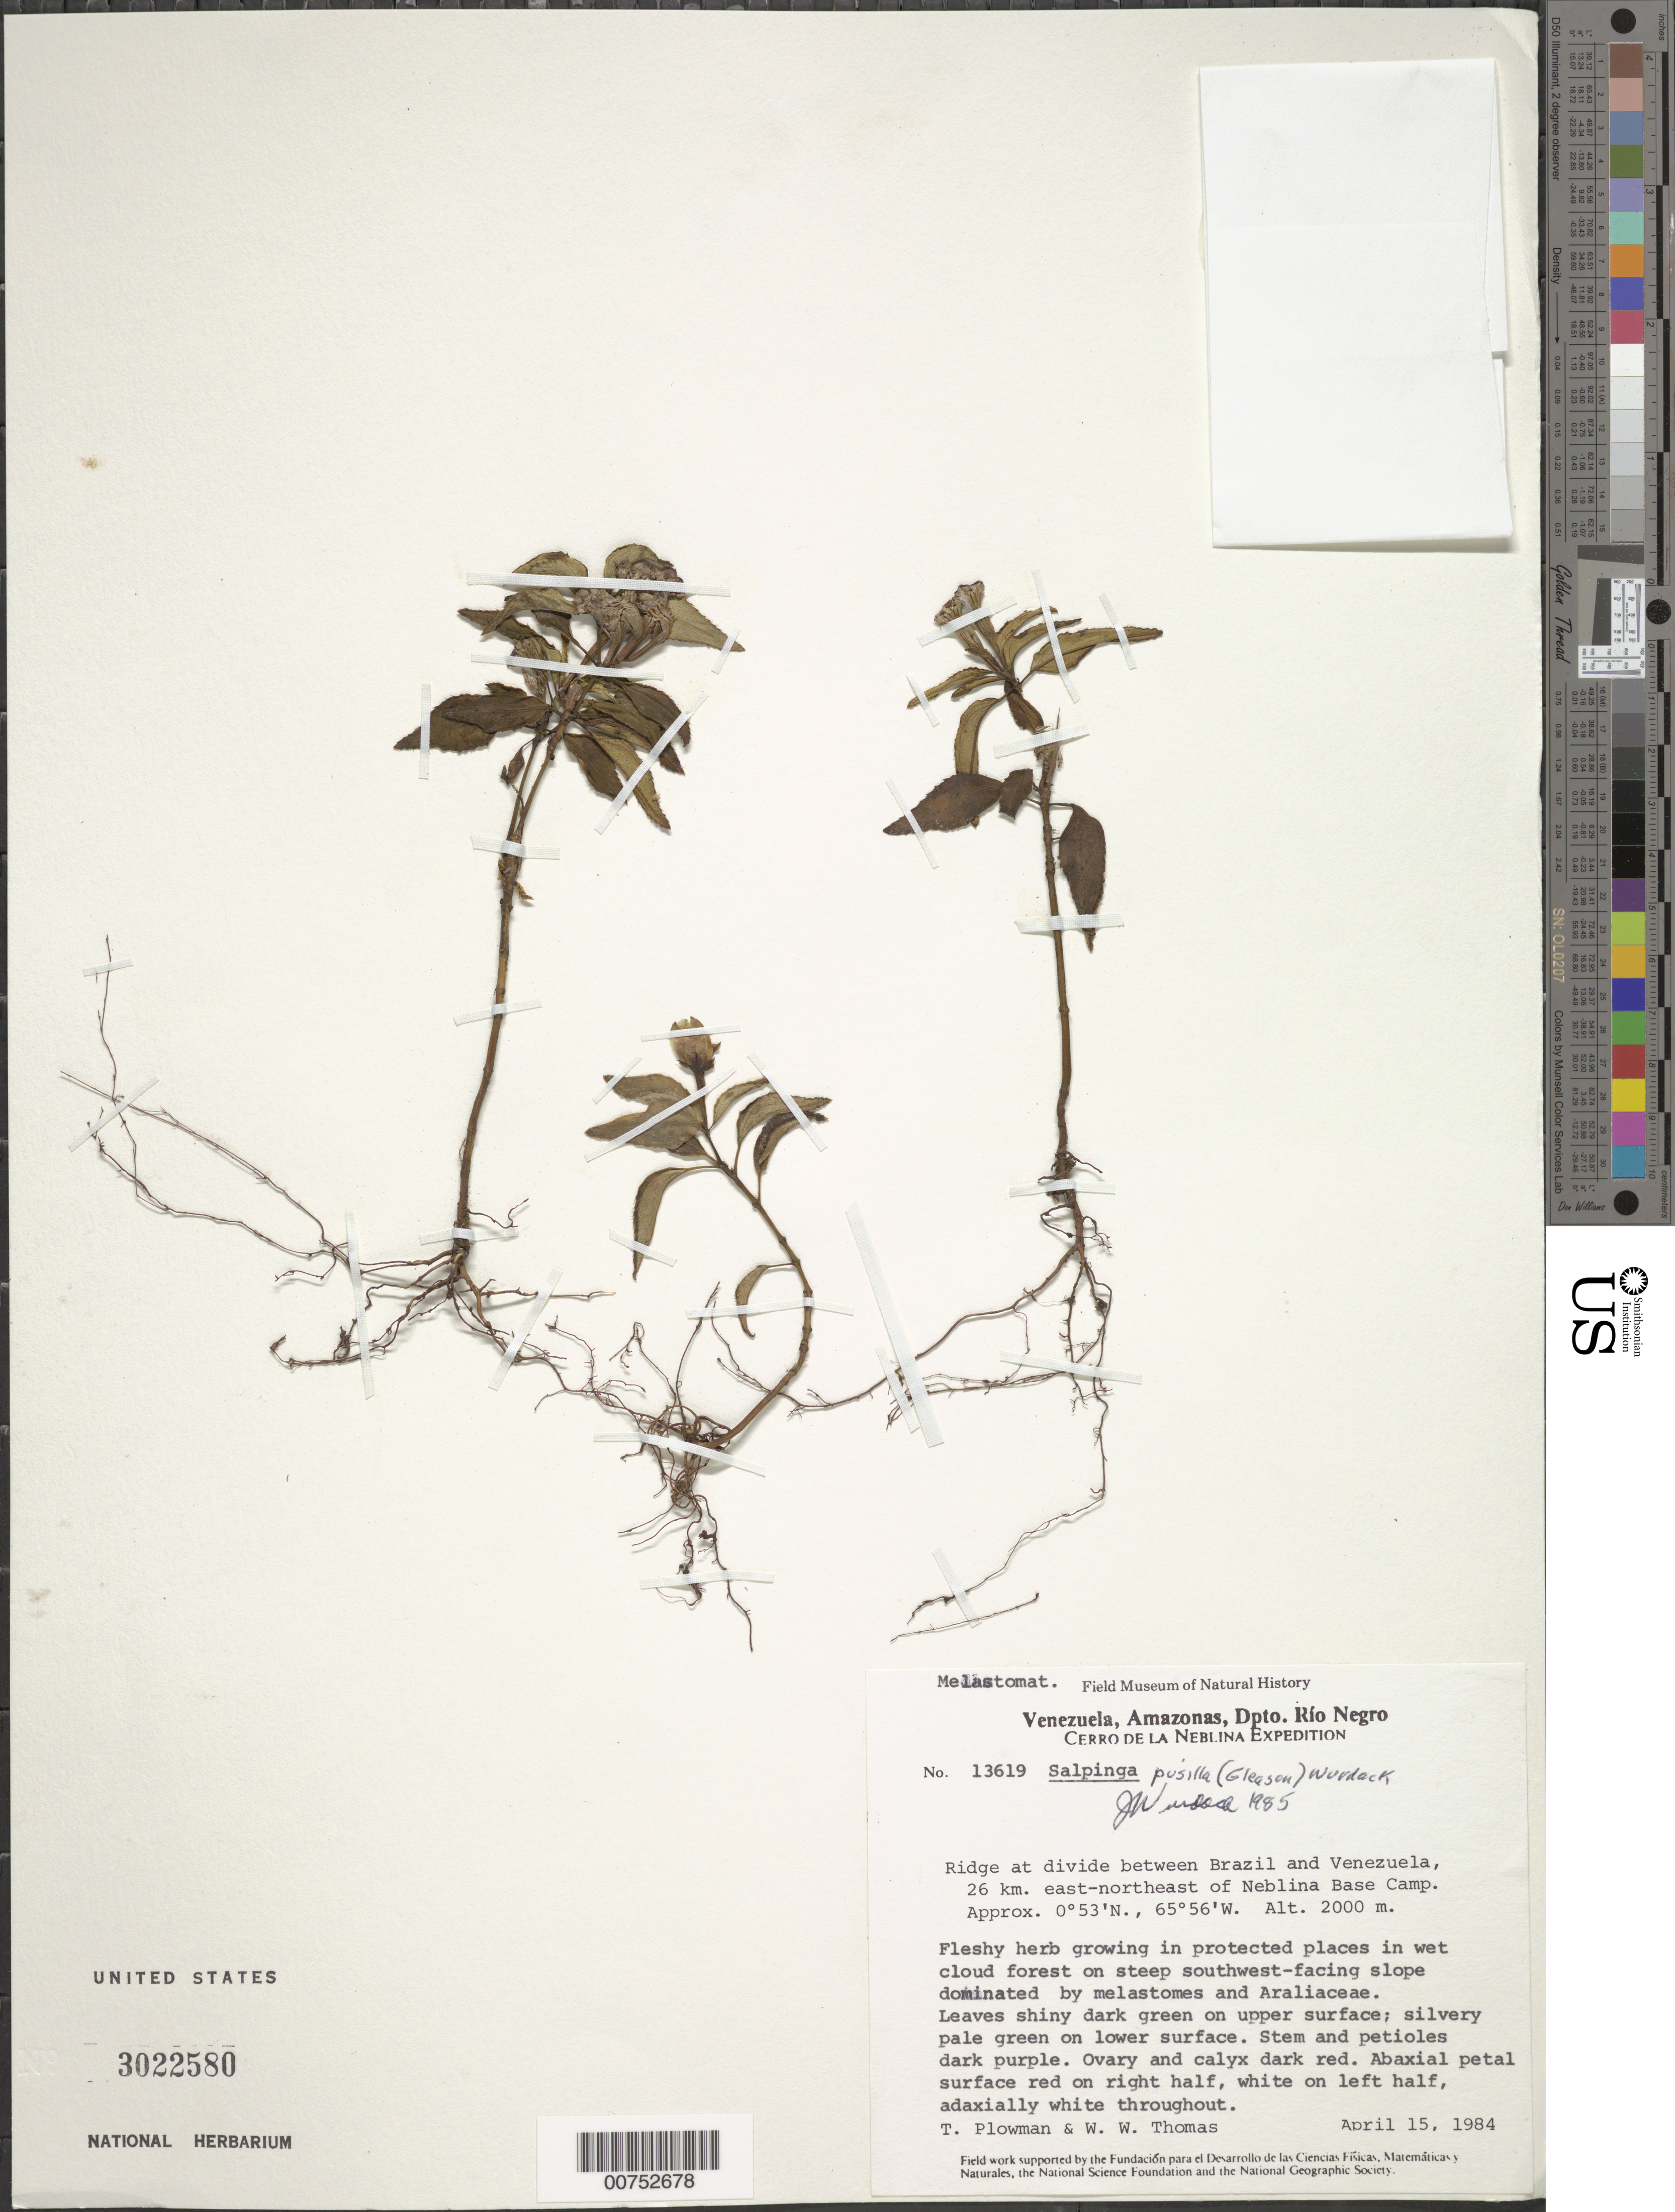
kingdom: Plantae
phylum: Tracheophyta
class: Magnoliopsida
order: Myrtales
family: Melastomataceae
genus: Salpinga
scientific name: Salpinga pusilla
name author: Wurdack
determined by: Wurdack, John J., (US), US (UNITED STATES)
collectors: T. Plowman & W. W. Thomas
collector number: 13619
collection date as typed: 15-Apr-84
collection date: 1984-04-15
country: Venezuela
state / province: Amazonas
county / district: Río Negro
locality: Cerro de La Neblina, ridge at divide between Brazil & Venezuela, 26 km ENE of Neblina base camp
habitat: Wet cloud forest on steep SW-facing slope dominated by melastomes and Araliaceae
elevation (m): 2000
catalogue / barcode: US 3022580